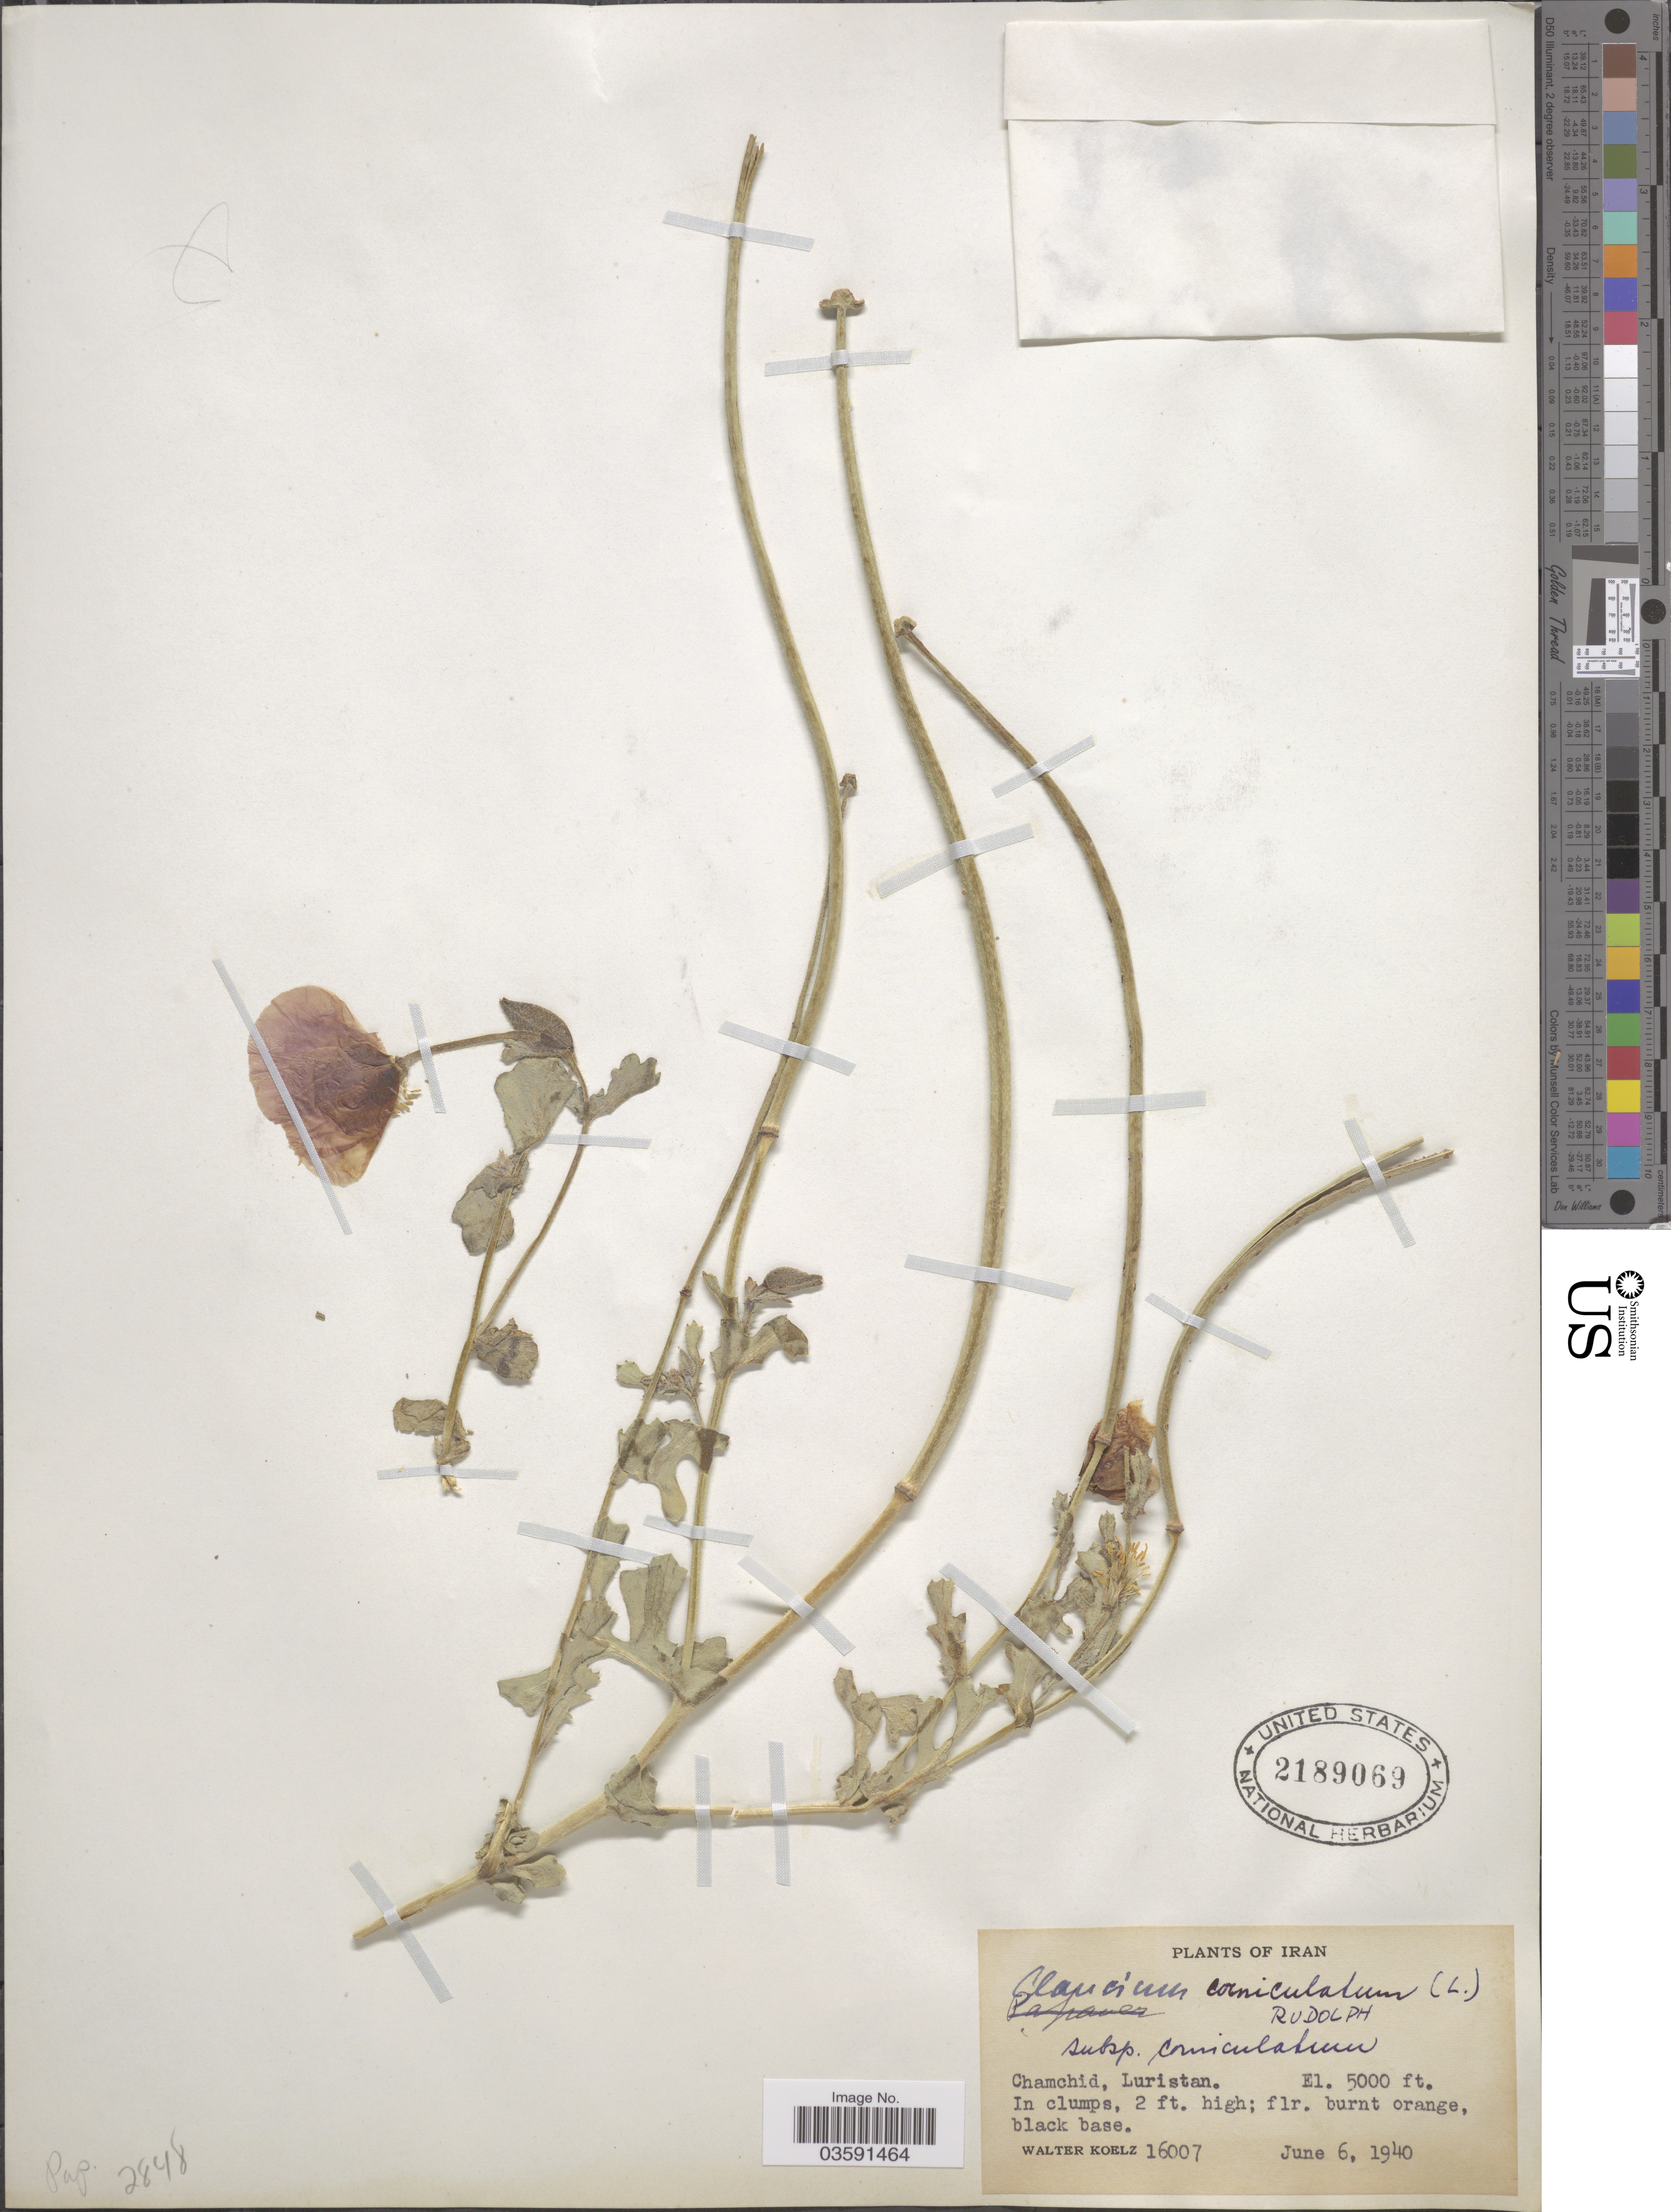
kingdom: Plantae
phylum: Tracheophyta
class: Magnoliopsida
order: Ranunculales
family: Papaveraceae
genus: Glaucium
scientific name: Glaucium corniculatum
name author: Curt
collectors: W. N. Koelz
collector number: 16007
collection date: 1940-06-06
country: Iran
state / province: Lorestan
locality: Chamchid.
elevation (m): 1524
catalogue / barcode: US 2189069